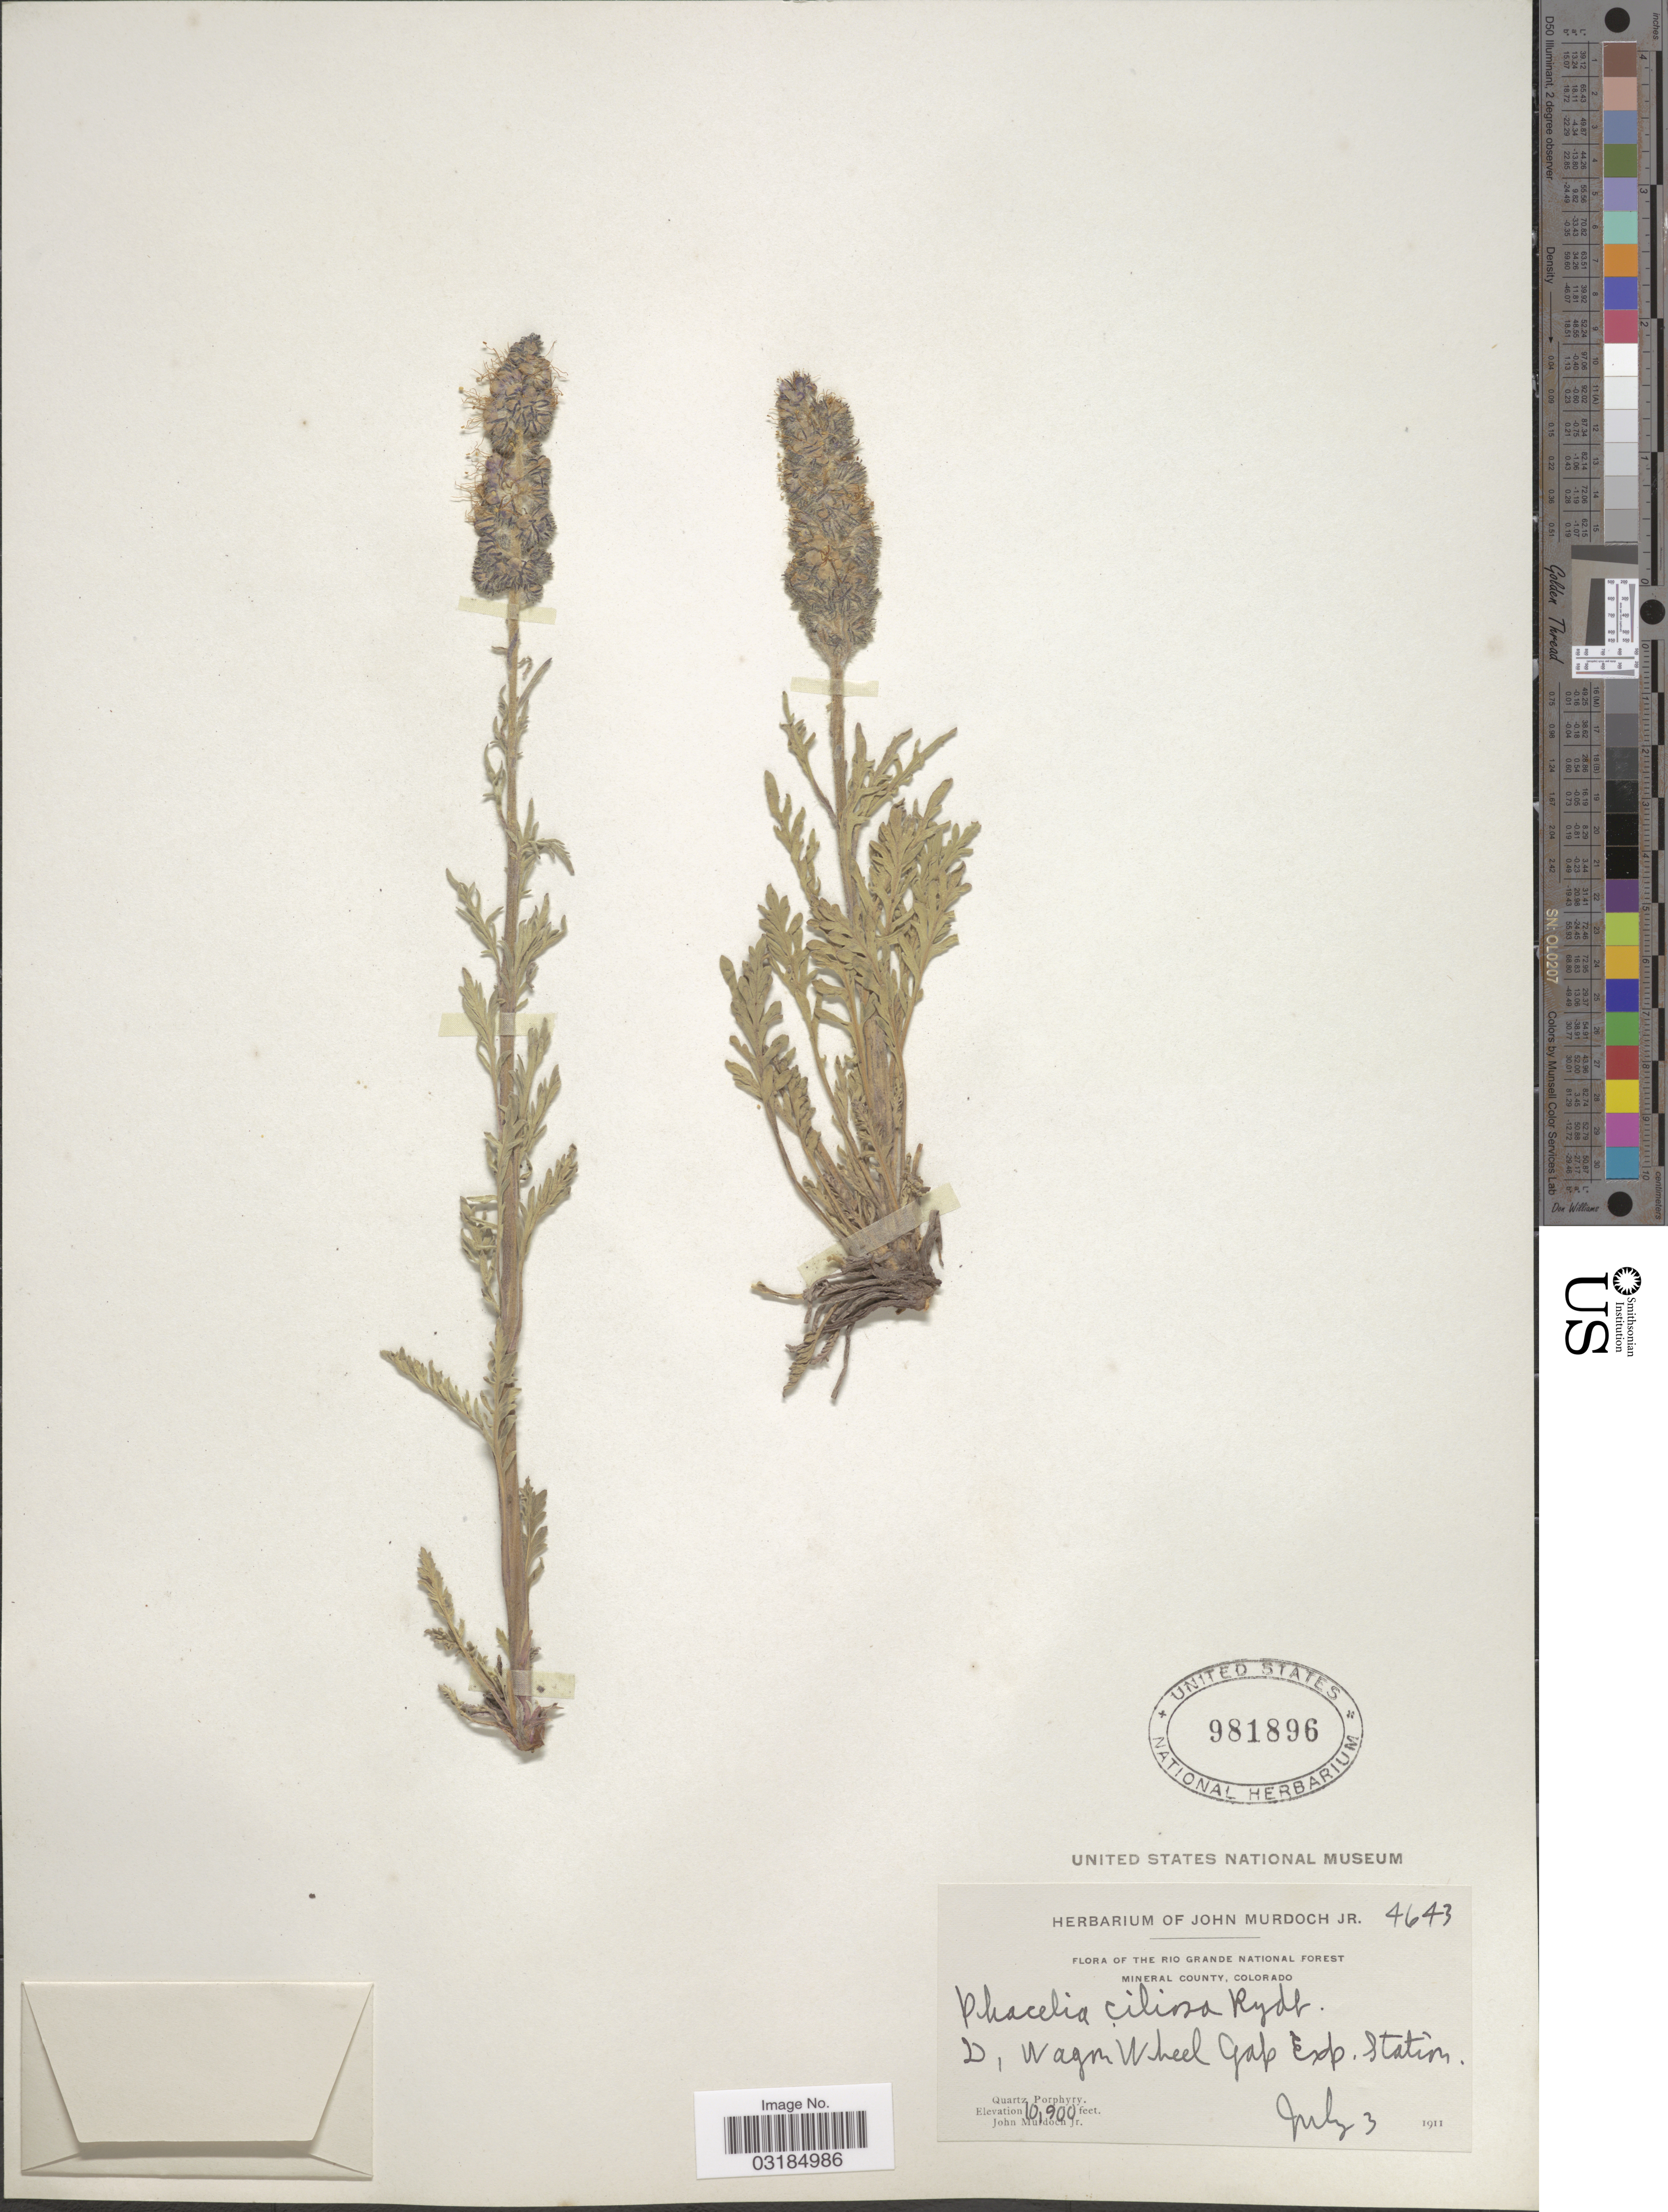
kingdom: Plantae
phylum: Tracheophyta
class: Magnoliopsida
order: Boraginales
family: Hydrophyllaceae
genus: Phacelia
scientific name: Phacelia ciliosa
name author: Rydb.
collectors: J. Murdoch Jr.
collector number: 4643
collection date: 1911-07-03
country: United States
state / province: Colorado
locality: The Rio Grande National Forest. Mineral County. Wagon Wheel Gap Exp. Station.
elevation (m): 3322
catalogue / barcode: US 981896